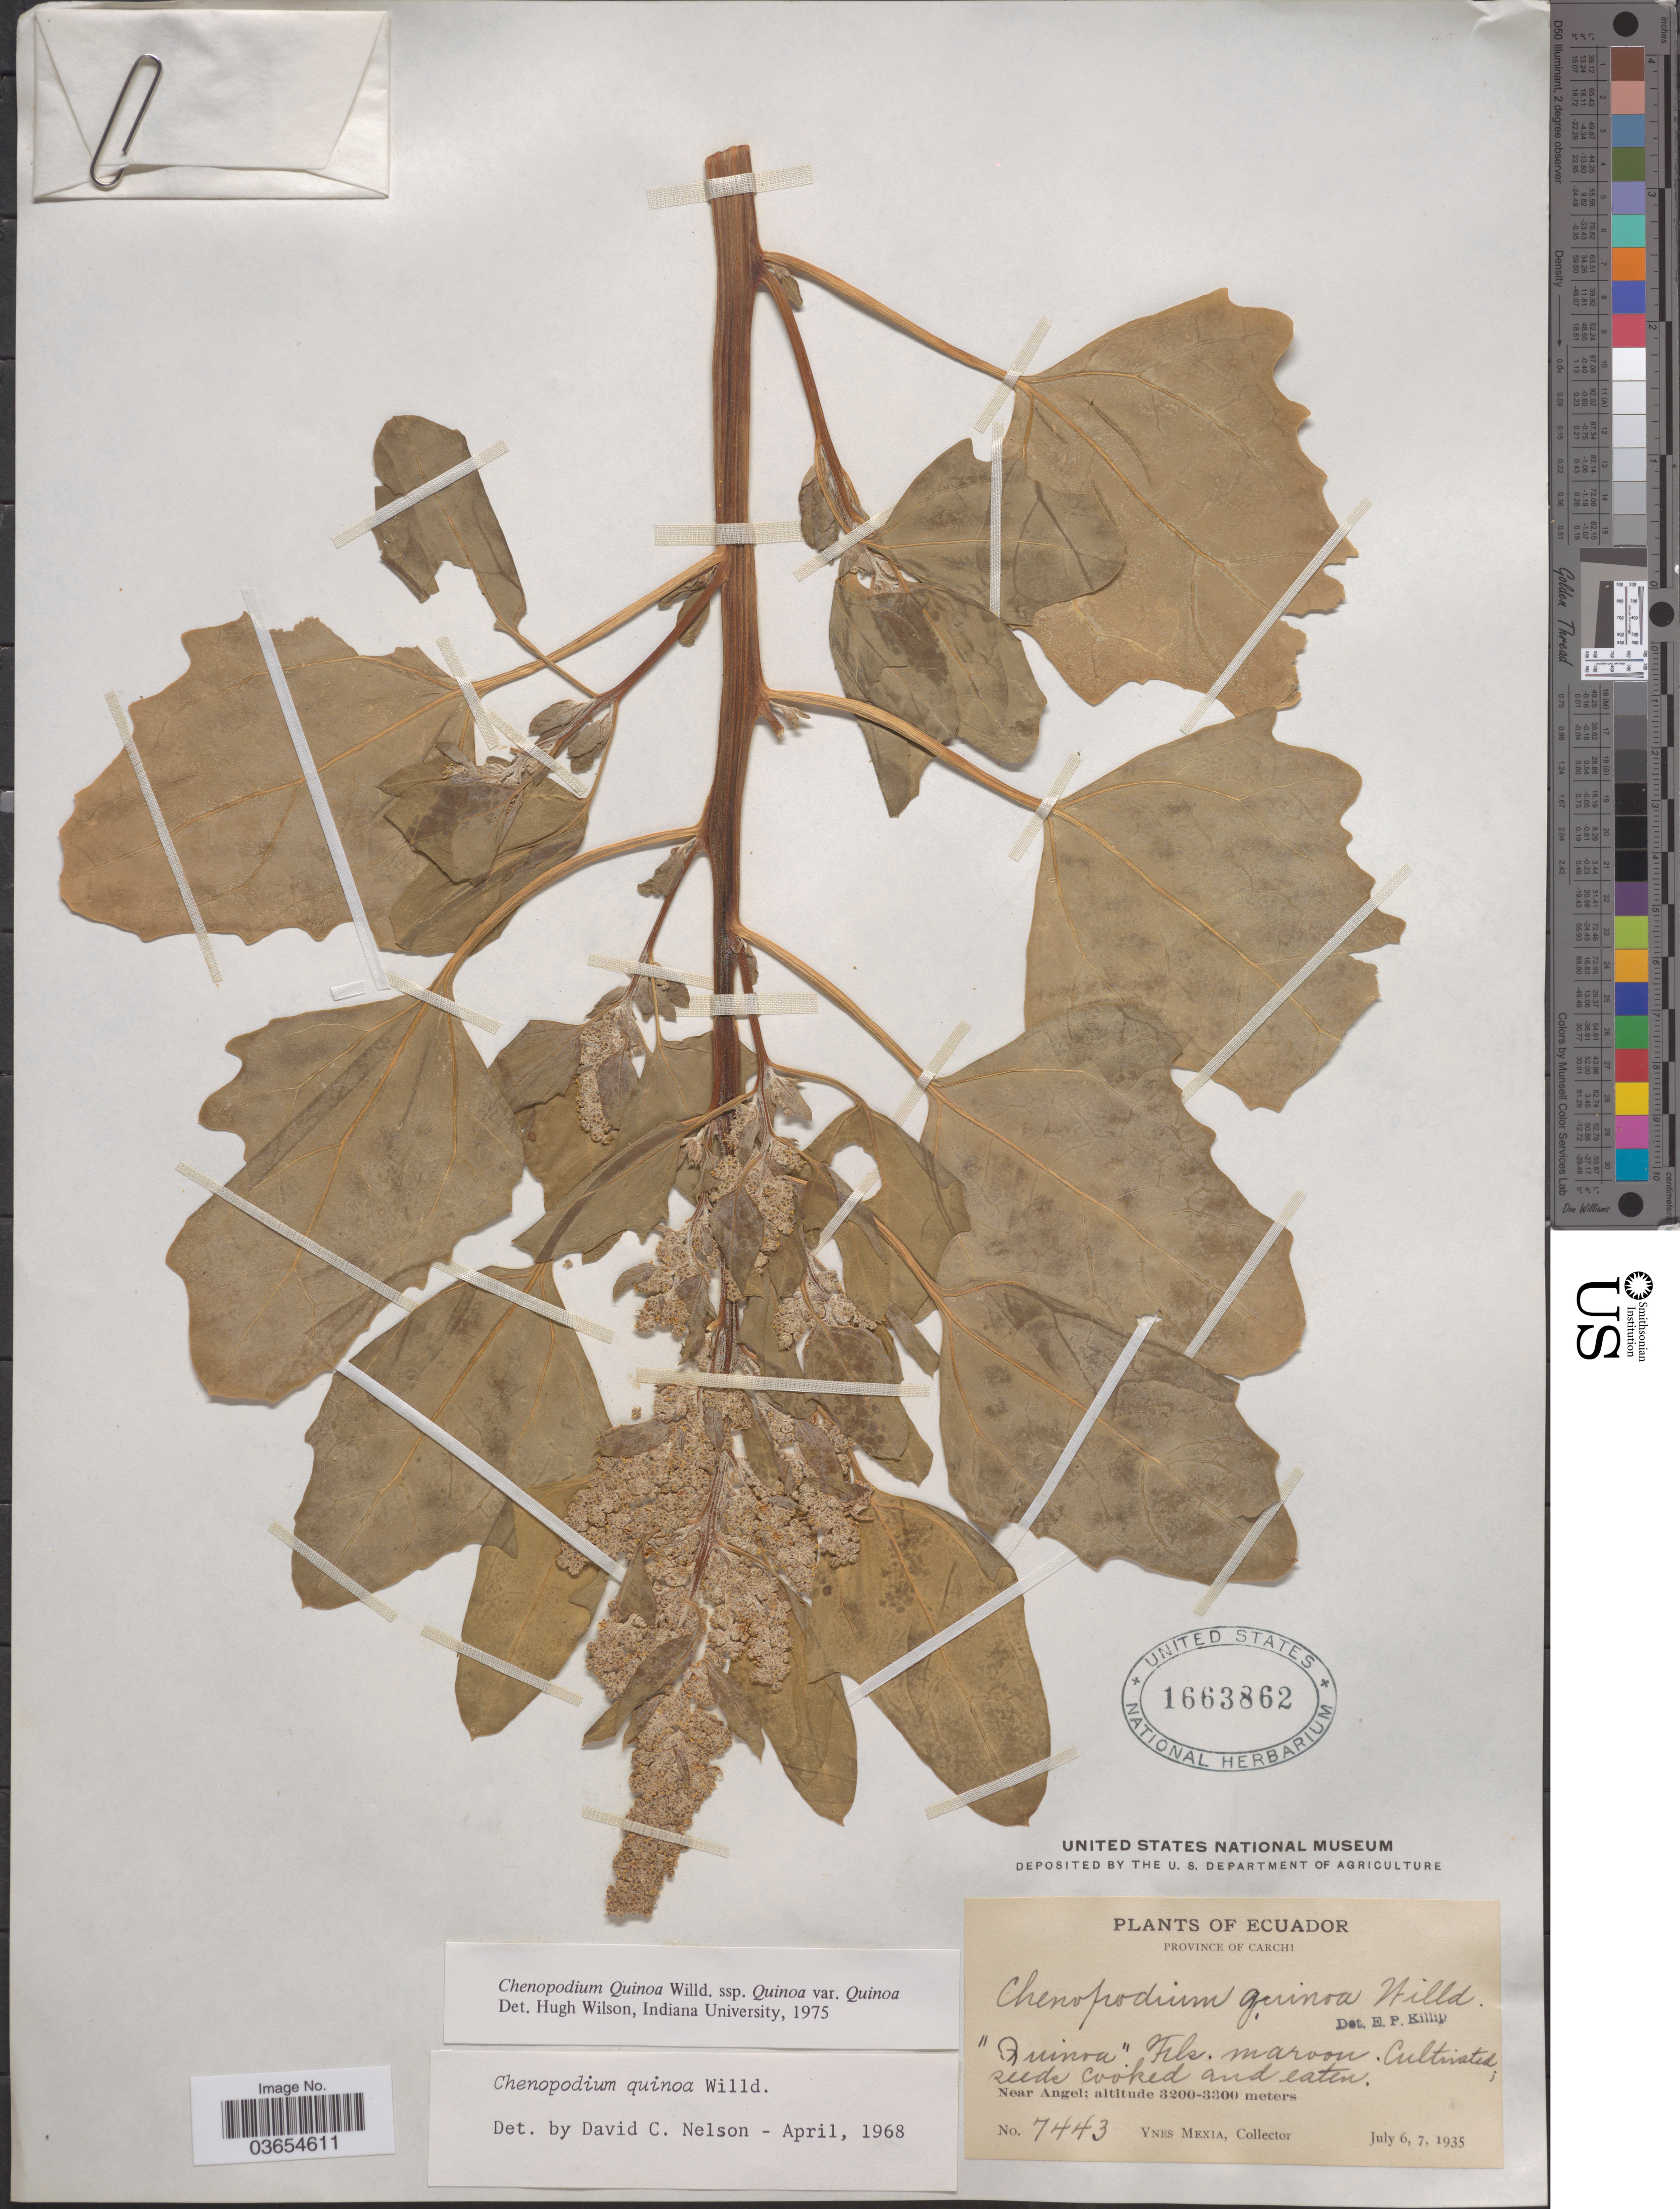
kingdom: Plantae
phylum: Tracheophyta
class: Magnoliopsida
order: Caryophyllales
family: Amaranthaceae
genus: Chenopodium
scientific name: Chenopodium quinoa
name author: Willd.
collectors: Y. Mexia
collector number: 7443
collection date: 1935-07-06/1935-07-07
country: Ecuador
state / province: Carchi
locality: Near Angel.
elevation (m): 3200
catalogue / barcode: US 1663862